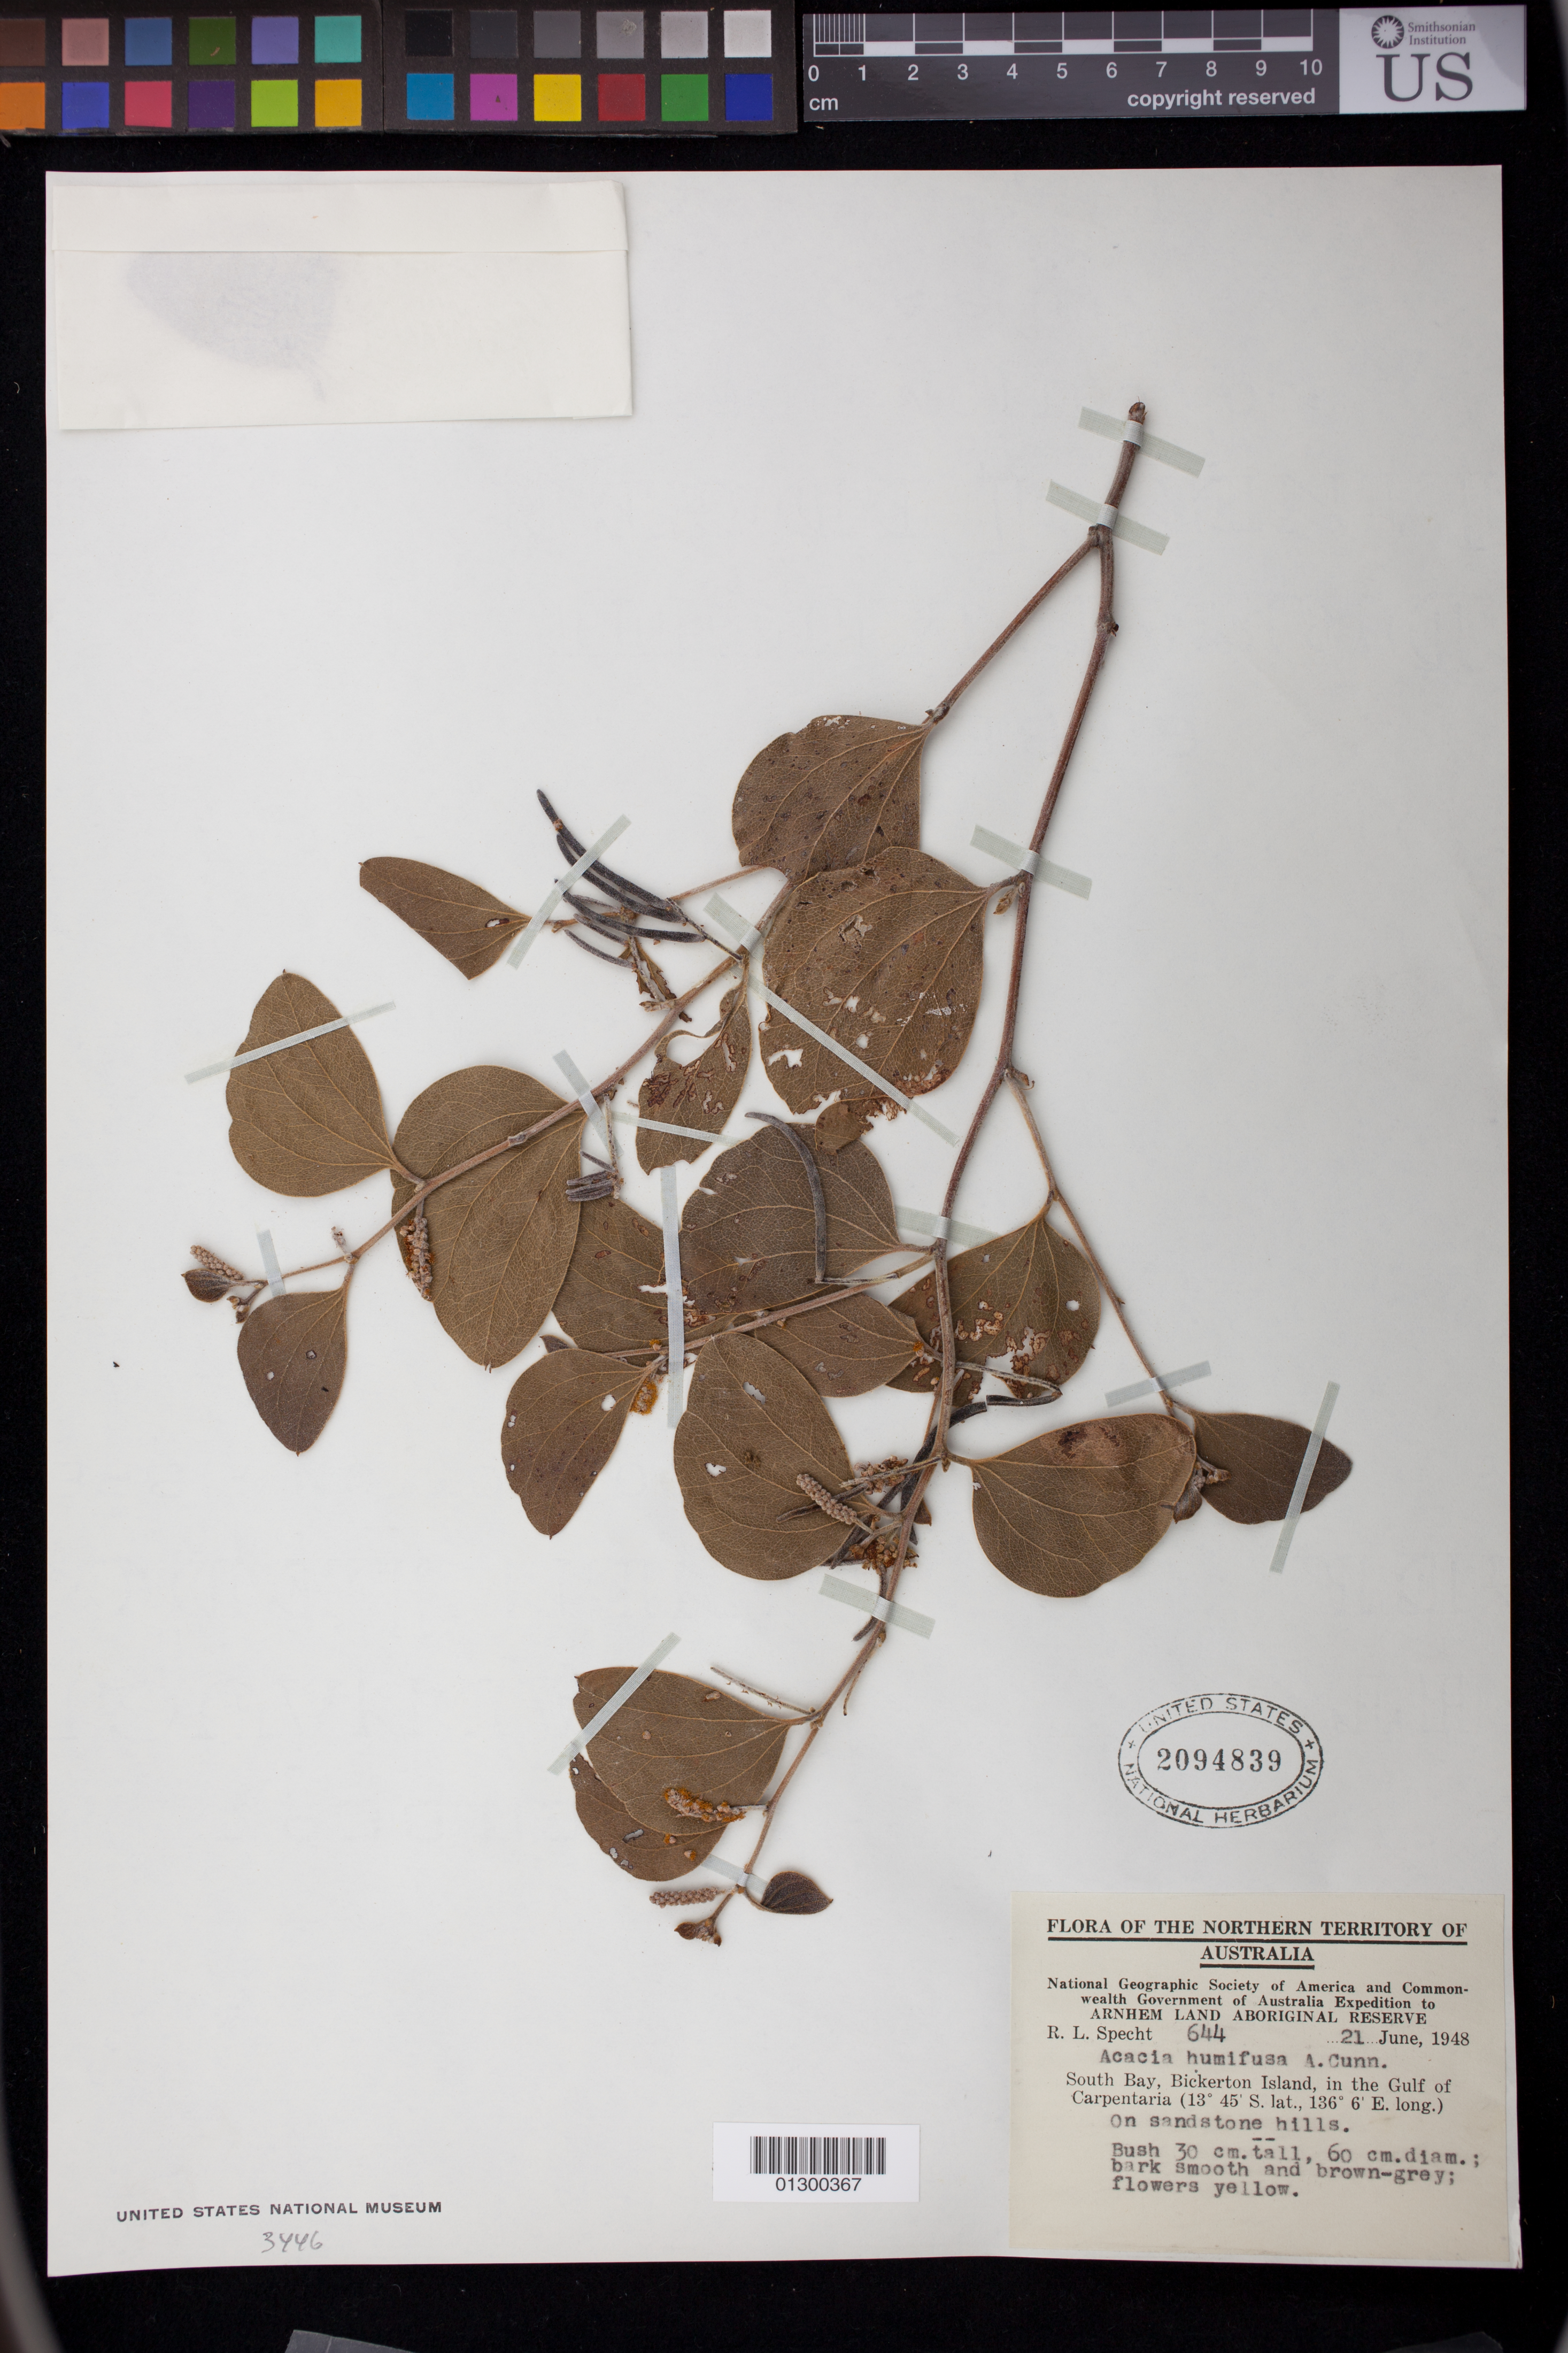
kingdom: Plantae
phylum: Tracheophyta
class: Magnoliopsida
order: Fabales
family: Fabaceae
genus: Acacia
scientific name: Acacia humifusa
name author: Benth.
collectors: R. L. Specht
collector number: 644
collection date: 1948-06-21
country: Australia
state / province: Northern Territory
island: Bickerton Island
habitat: On sandstone hills.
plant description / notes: Bush 30 cm. tall, 60 cm. diam.; bark smooth and brown-grey; flowers yellow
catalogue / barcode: US 2094839